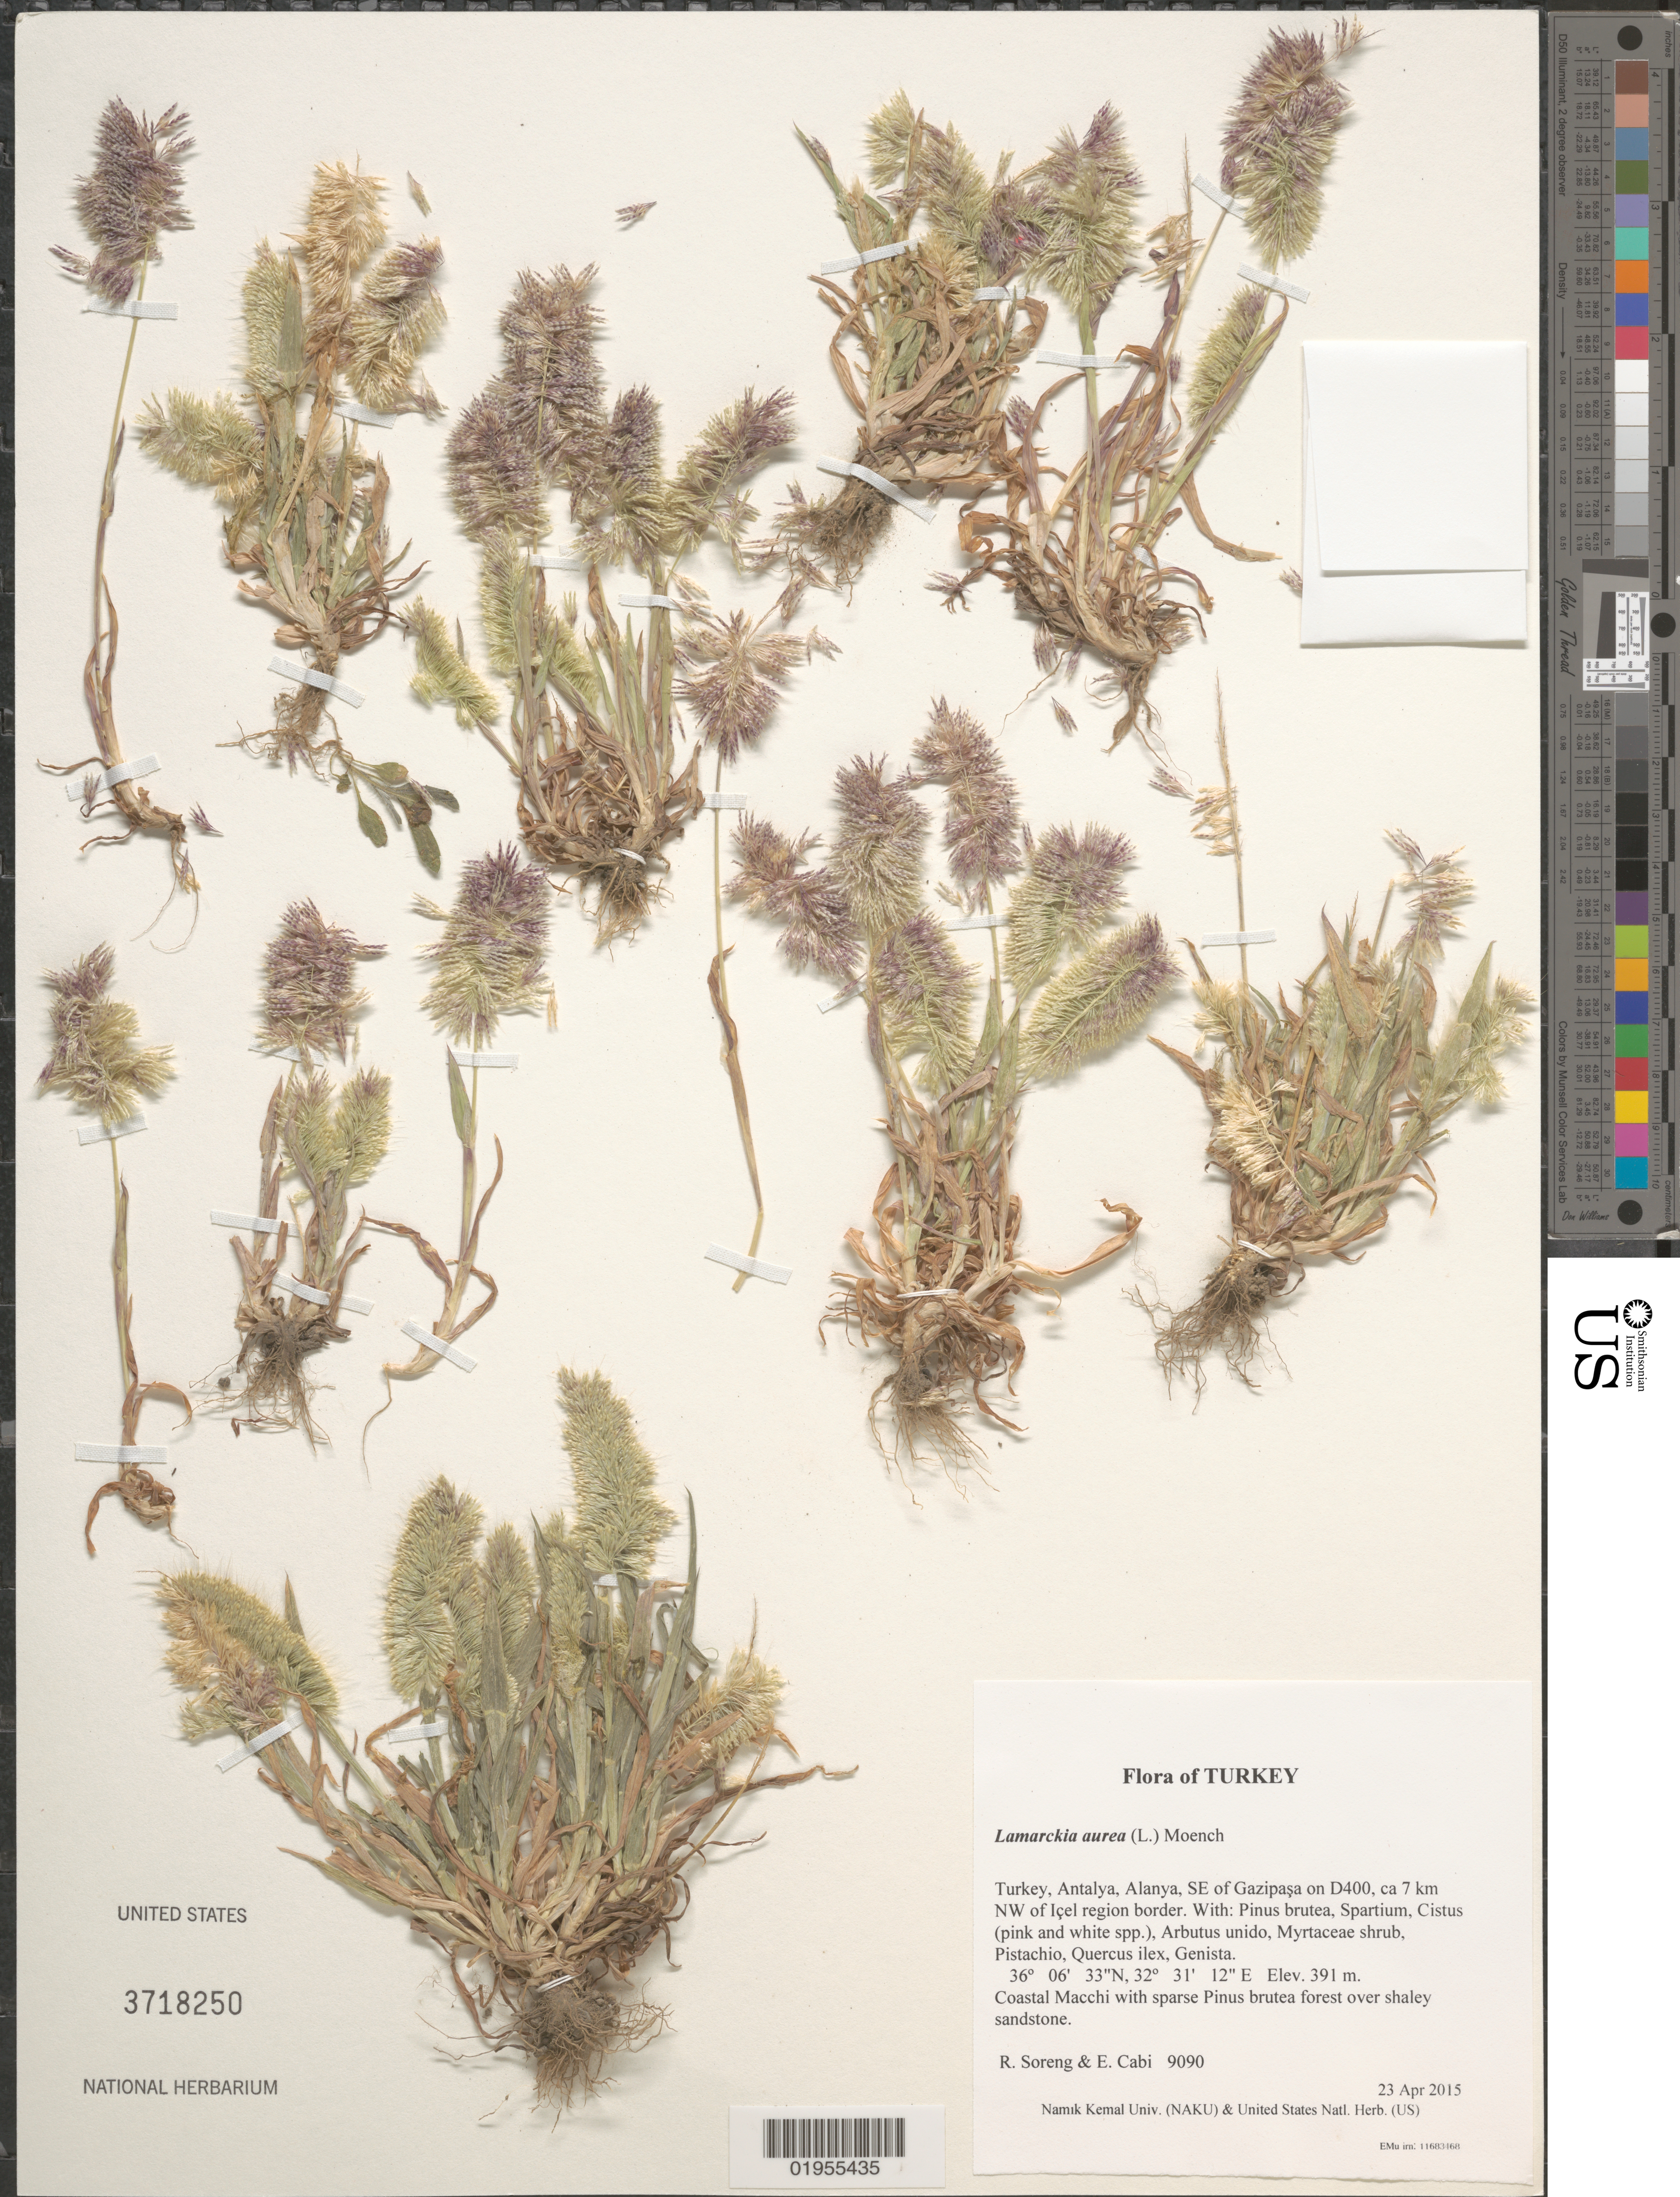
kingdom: Plantae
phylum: Tracheophyta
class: Liliopsida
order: Poales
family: Poaceae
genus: Lamarckia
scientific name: Lamarckia aurea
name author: (L.) Moench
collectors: R. J. Soreng & E. Cabi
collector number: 9090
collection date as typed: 2015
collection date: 2015-04-23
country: Turkey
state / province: Antalya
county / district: Alanya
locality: SE of Gazipasa on D400, ca 7 km NW of Icel region border.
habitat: Coastal Macchi with sparse Pinus brutea forest over shaley sandstone.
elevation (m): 391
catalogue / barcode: US 3718250